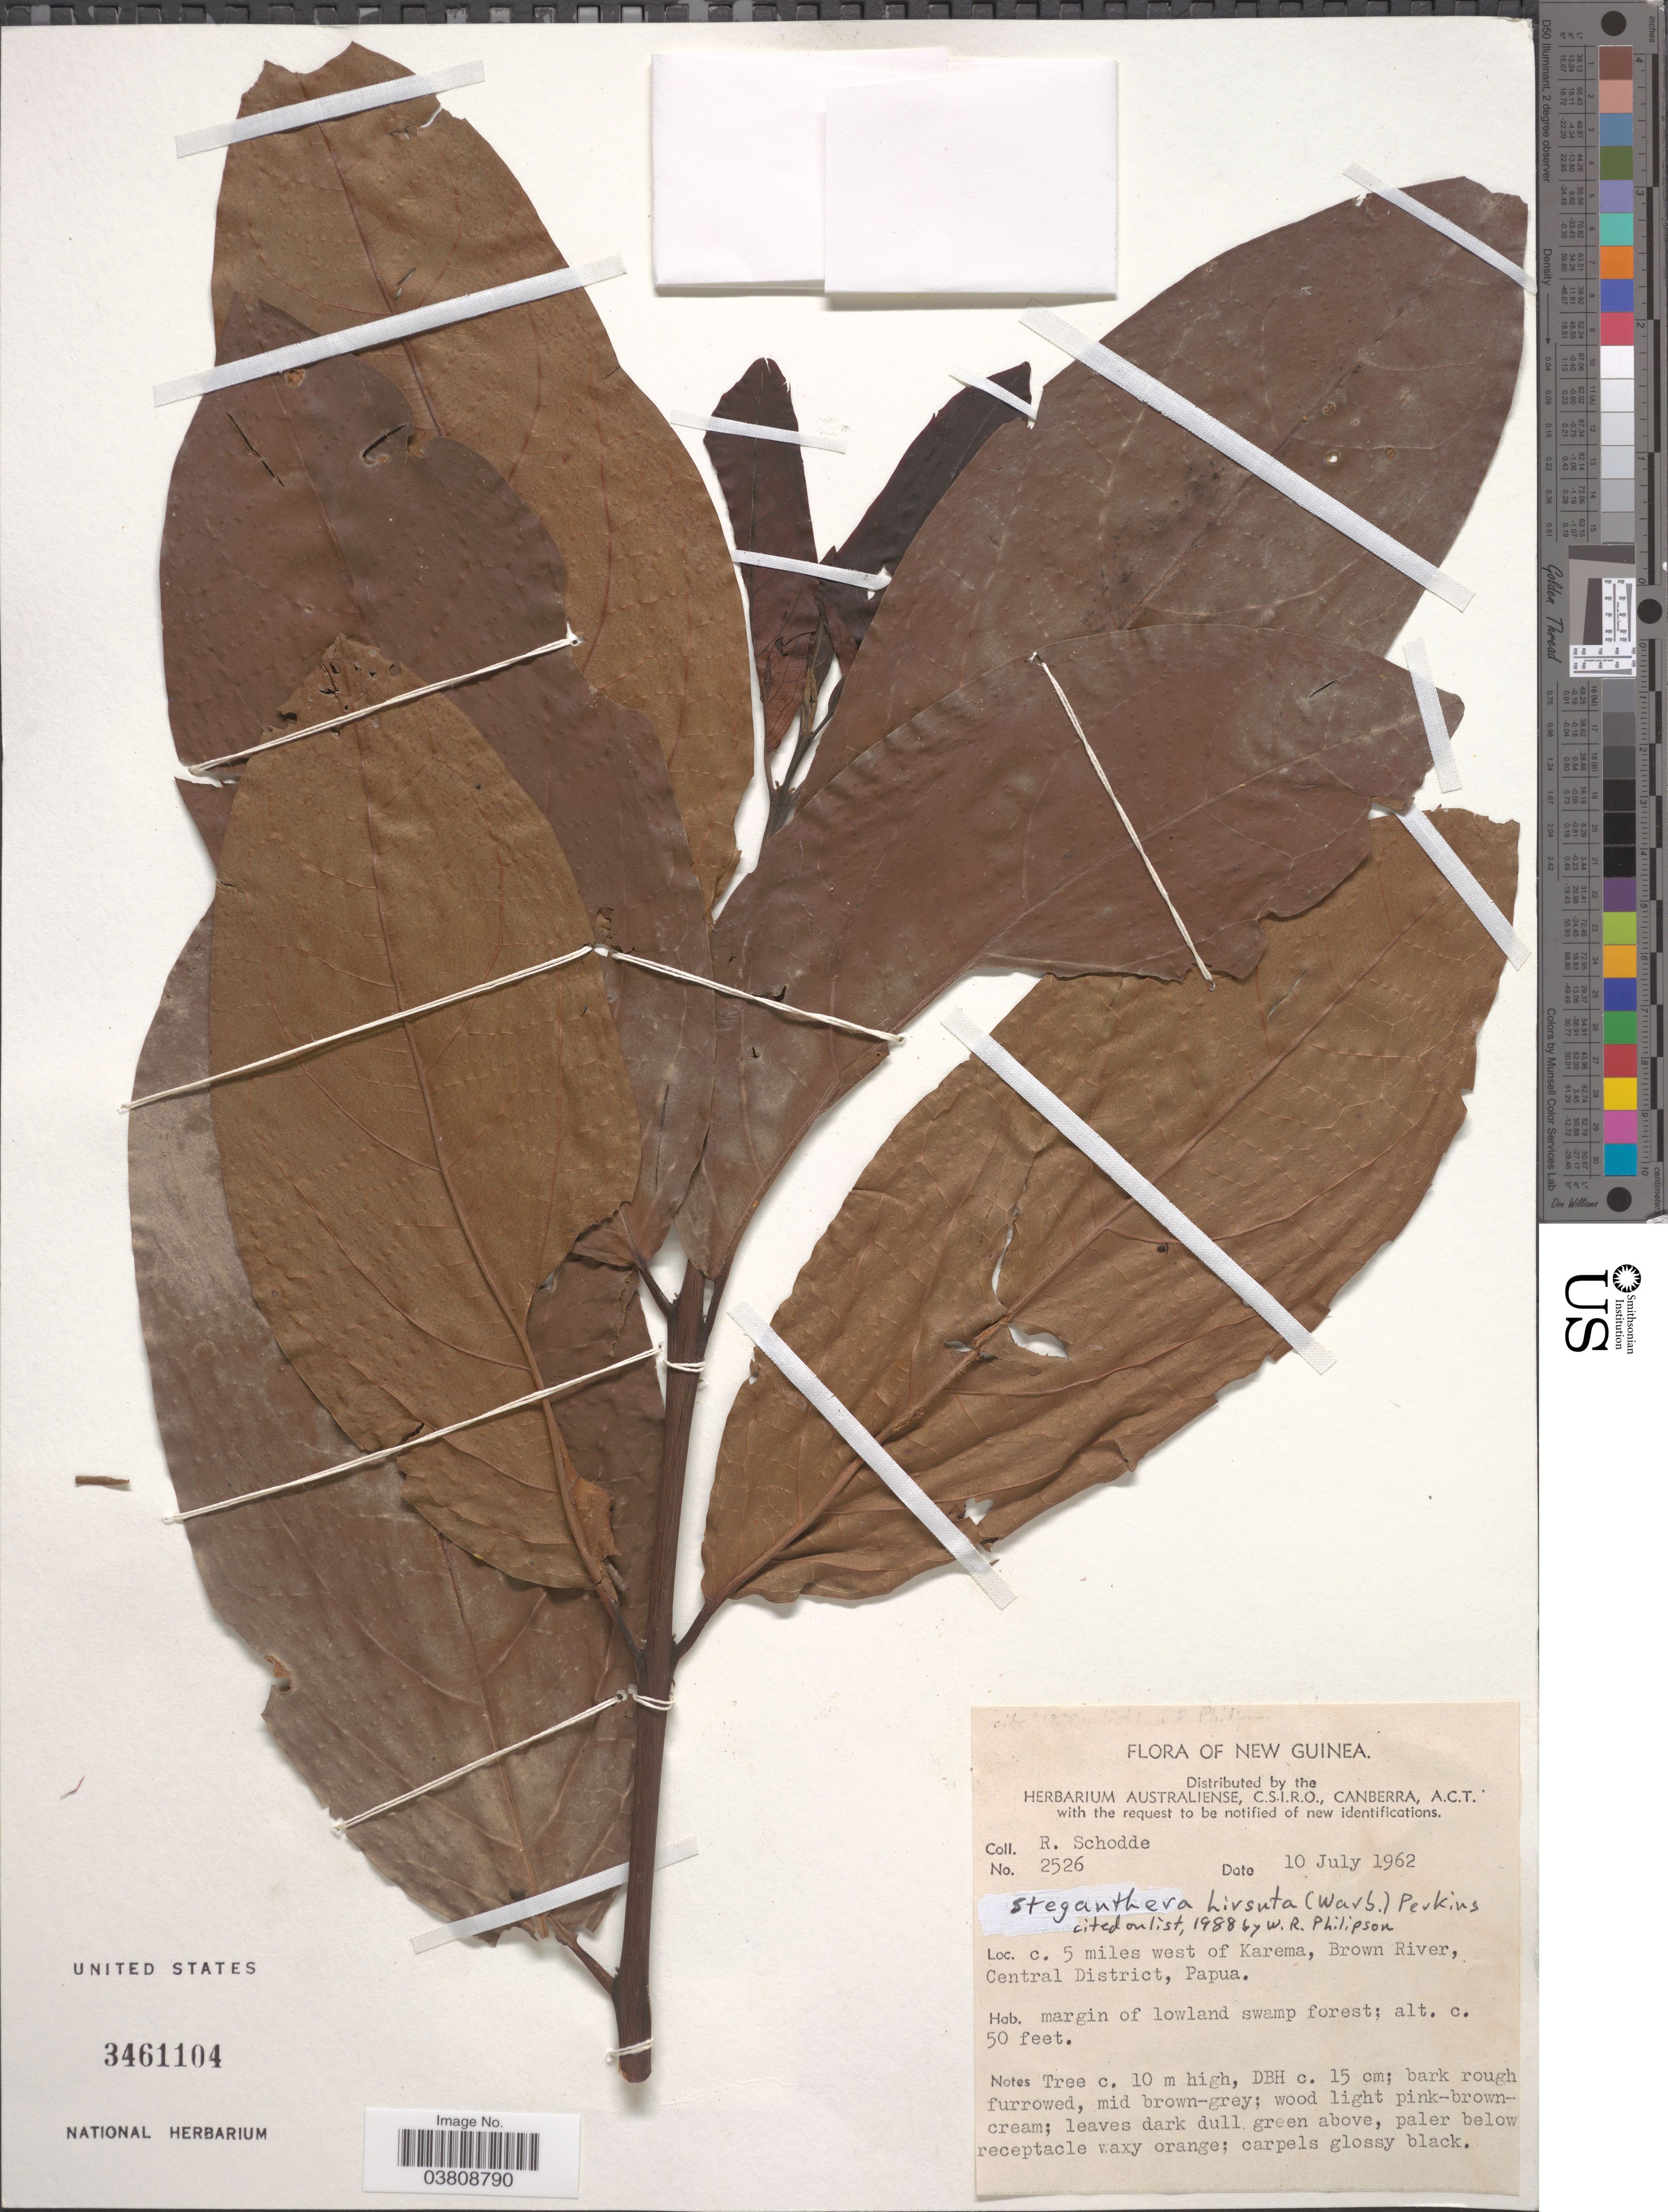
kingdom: Plantae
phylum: Tracheophyta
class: Magnoliopsida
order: Laurales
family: Monimiaceae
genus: Steganthera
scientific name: Steganthera hirsuta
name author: (Warb.) Perkins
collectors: R. Schodde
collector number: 2526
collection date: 1962-07-10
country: Papua New Guinea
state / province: Central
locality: New Guinea. c. 5 miles west of Karema, Brown River, Central District, Papua.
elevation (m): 15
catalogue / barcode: US 3461104